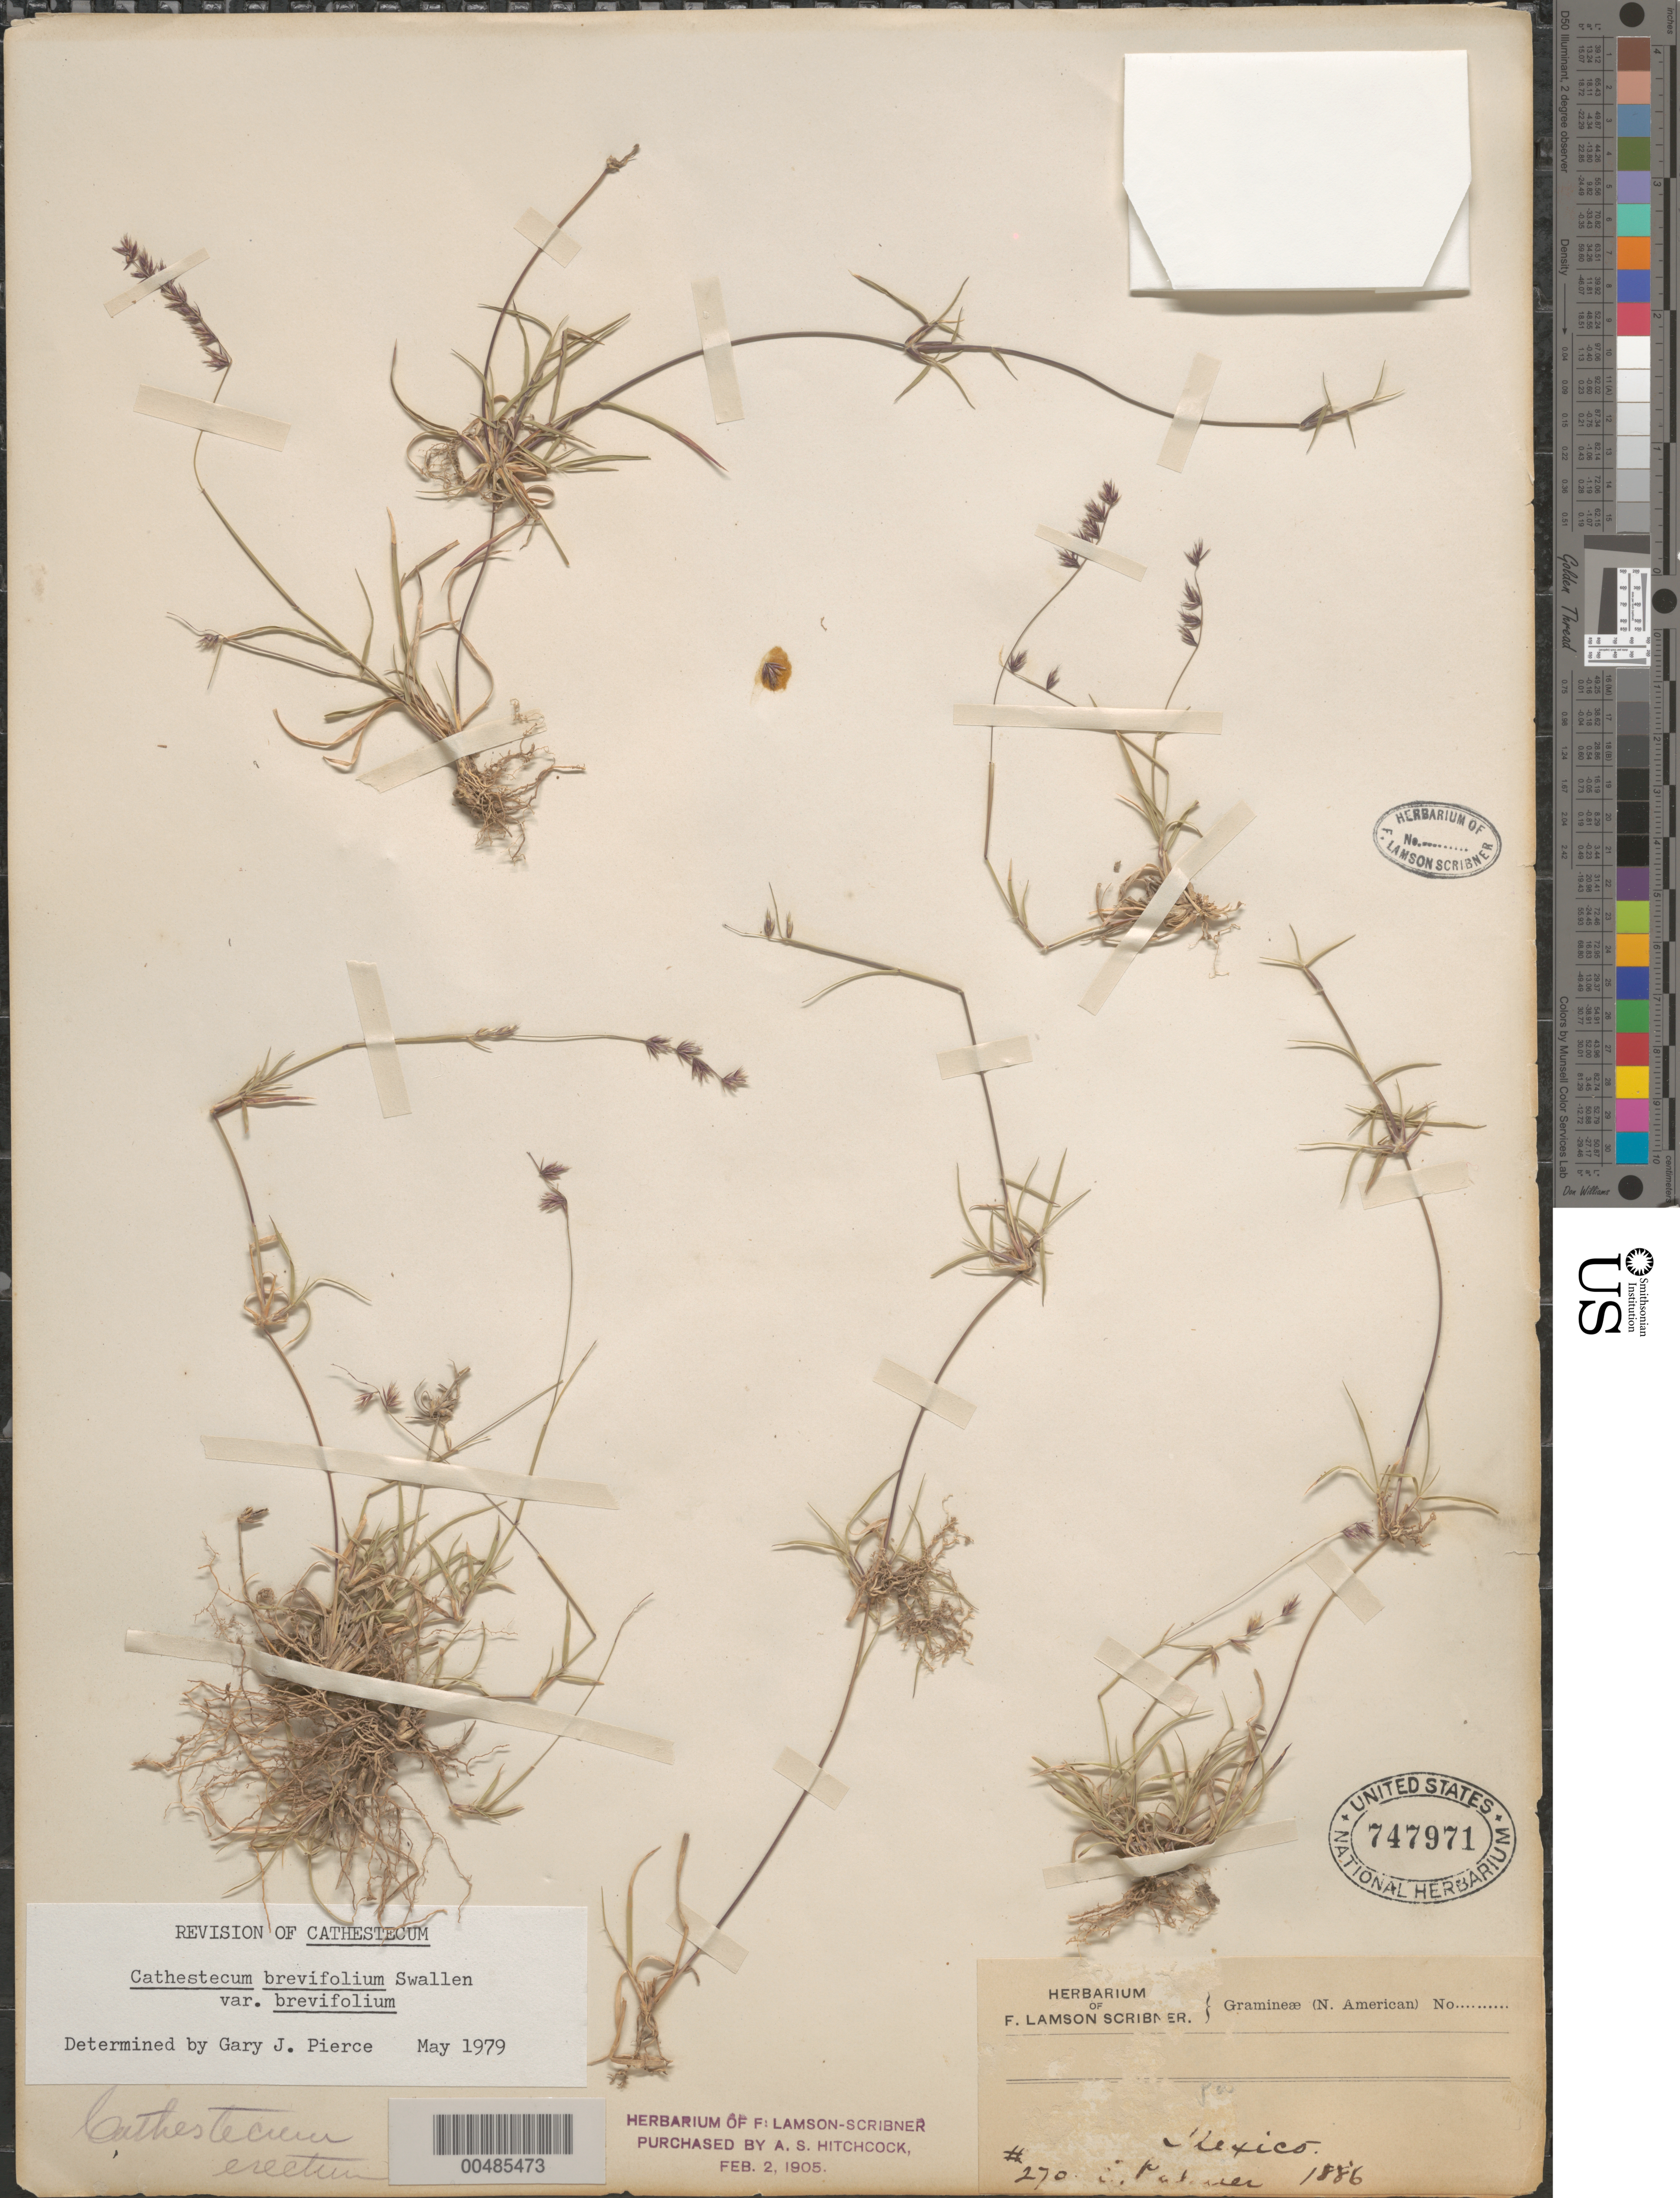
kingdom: Plantae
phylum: Tracheophyta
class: Liliopsida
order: Poales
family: Poaceae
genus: Cathestecum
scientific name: Cathestecum brevifolium var. brevifolium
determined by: Pierce, G. J.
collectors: E. Palmer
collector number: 270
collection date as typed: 1886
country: Mexico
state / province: Durango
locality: San Ramon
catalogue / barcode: US 747971